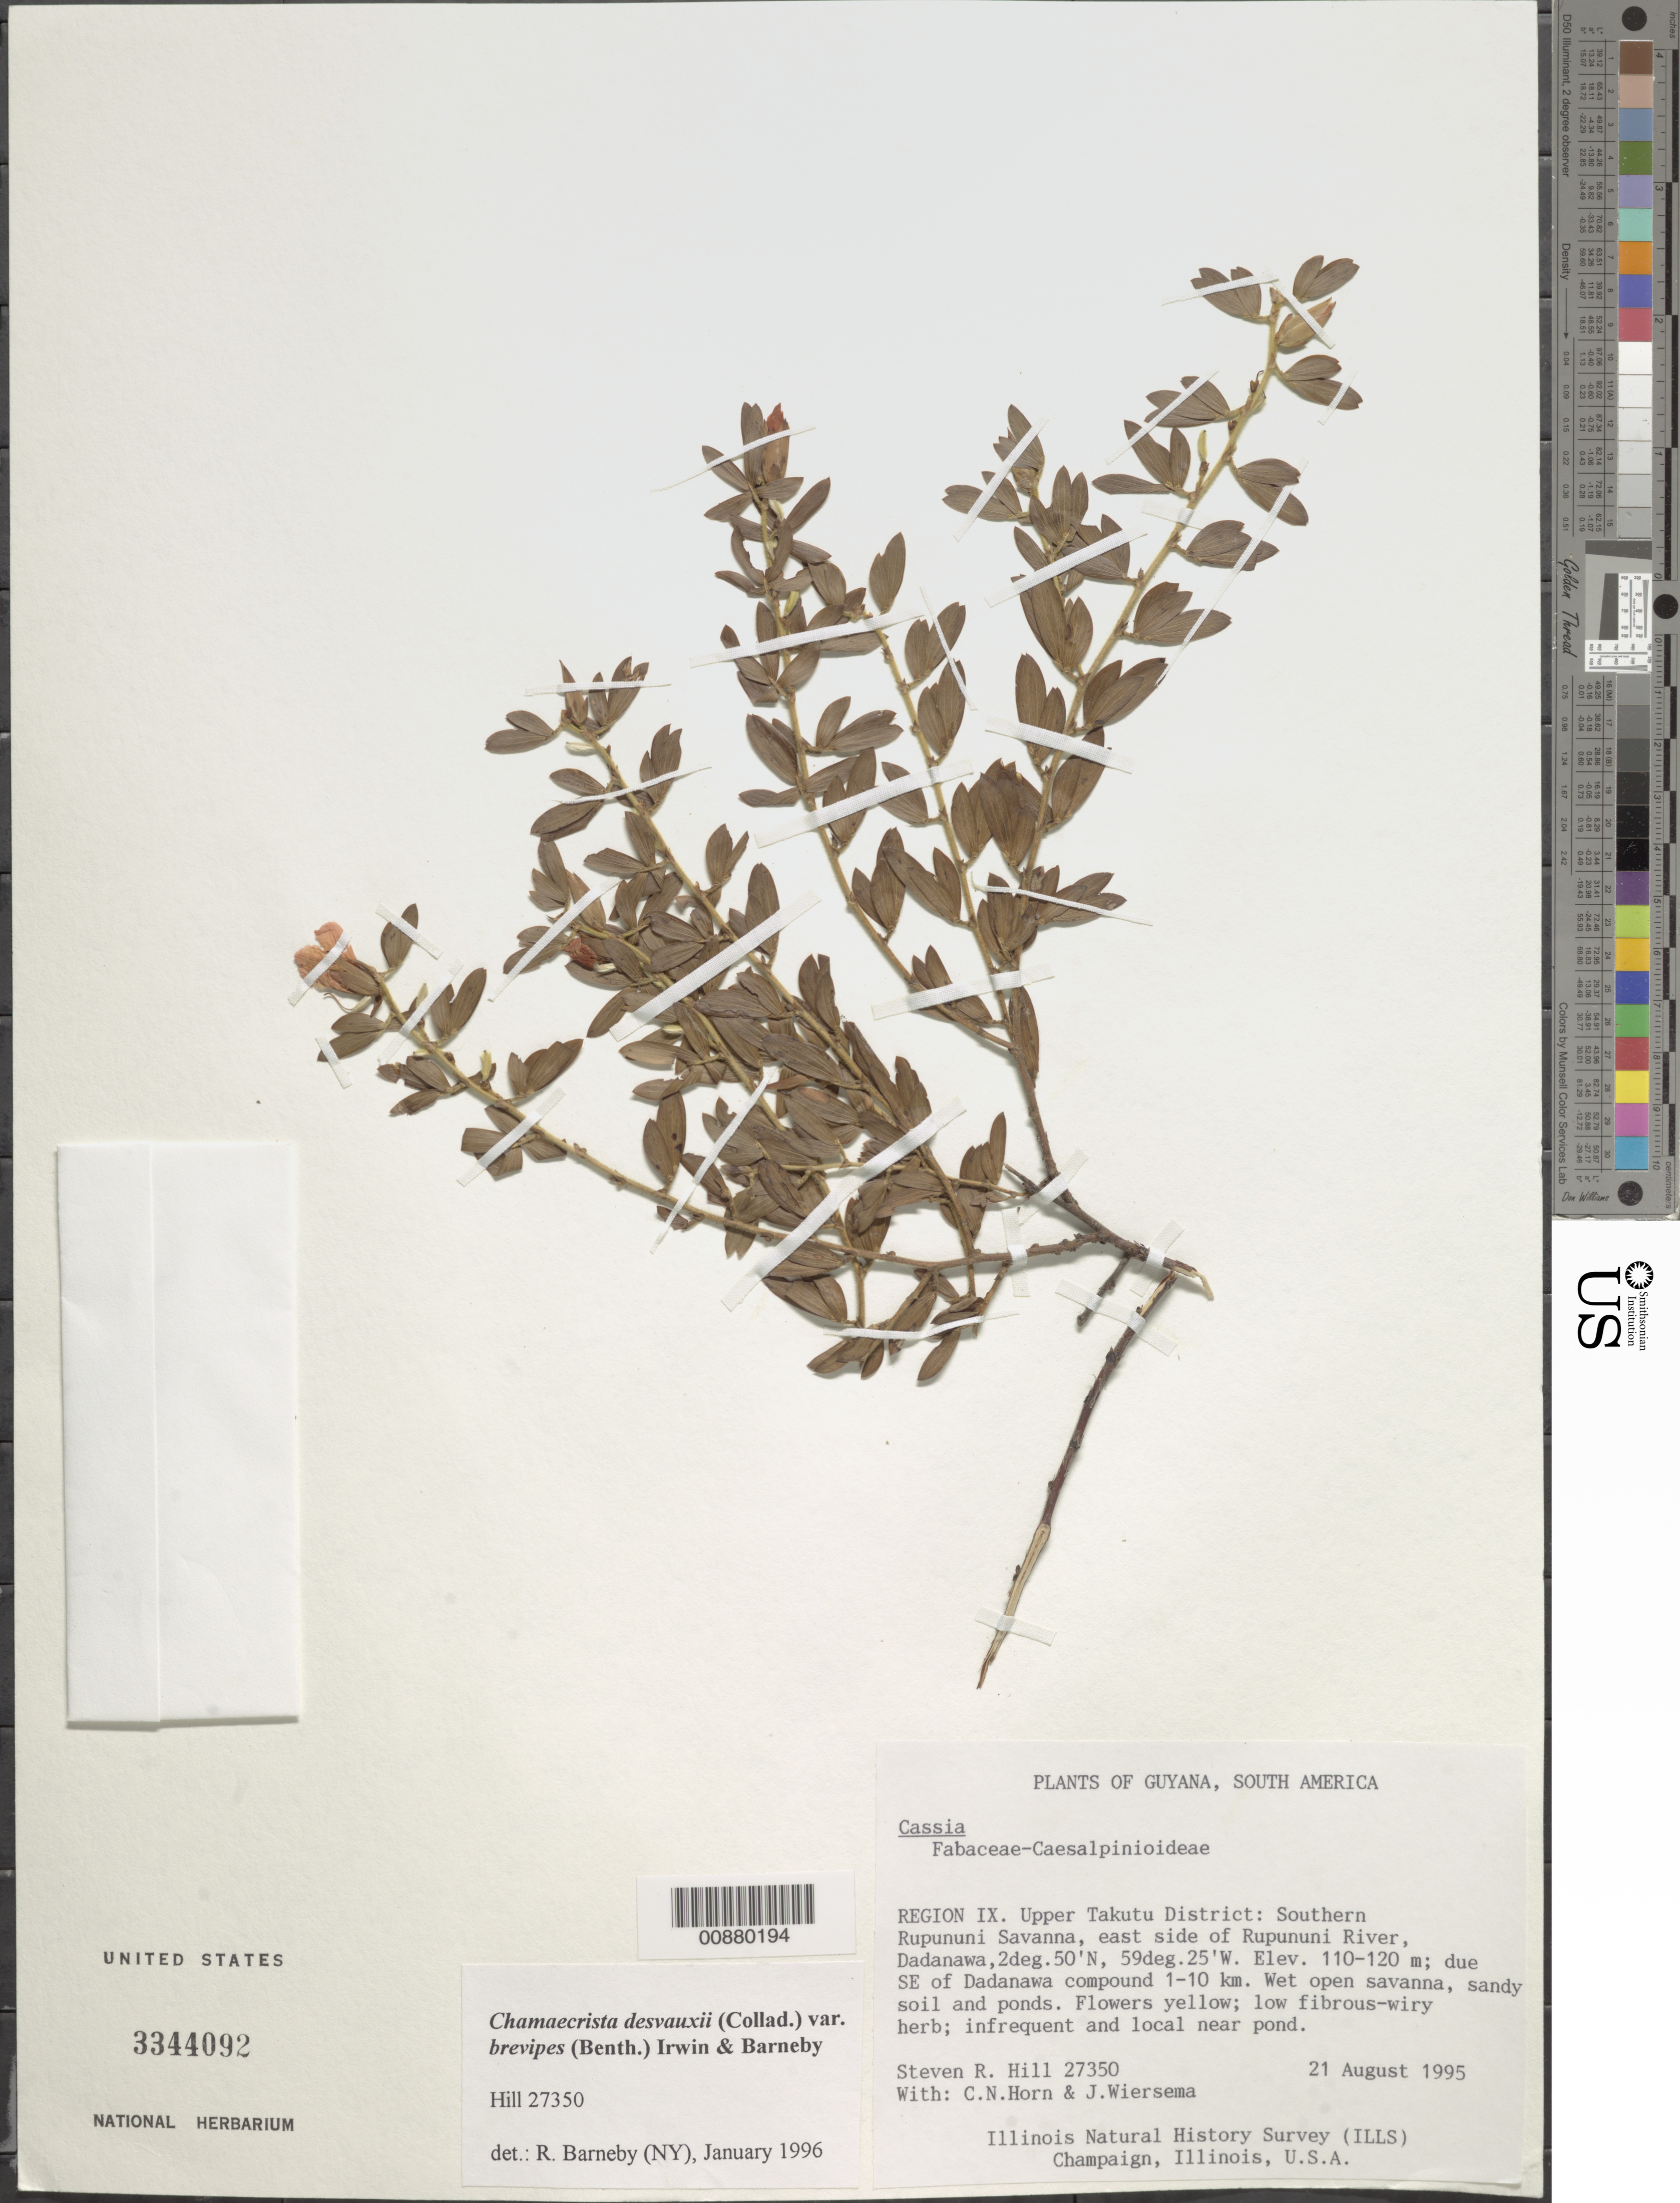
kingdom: Plantae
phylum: Tracheophyta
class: Magnoliopsida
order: Fabales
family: Fabaceae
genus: Chamaecrista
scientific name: Chamaecrista desvauxii var. brevipes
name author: (Benth.) H.S. Irwin & Barneby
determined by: Barneby, Rupert C., (NY)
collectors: S. R. Hill, C. N. Horn & J. H. Wiersema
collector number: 27350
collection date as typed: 21-Aug-95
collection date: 1995-08-21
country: Guyana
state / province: U. Takutu-U. Essequibo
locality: Dadanawa, southern Rupununi Savanna, E side of Rupununi R.; due SE of Dadanawa compound 1-10km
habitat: Wet open savanna, sandy soil and ponds; local near pond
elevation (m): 110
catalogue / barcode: US 3344092